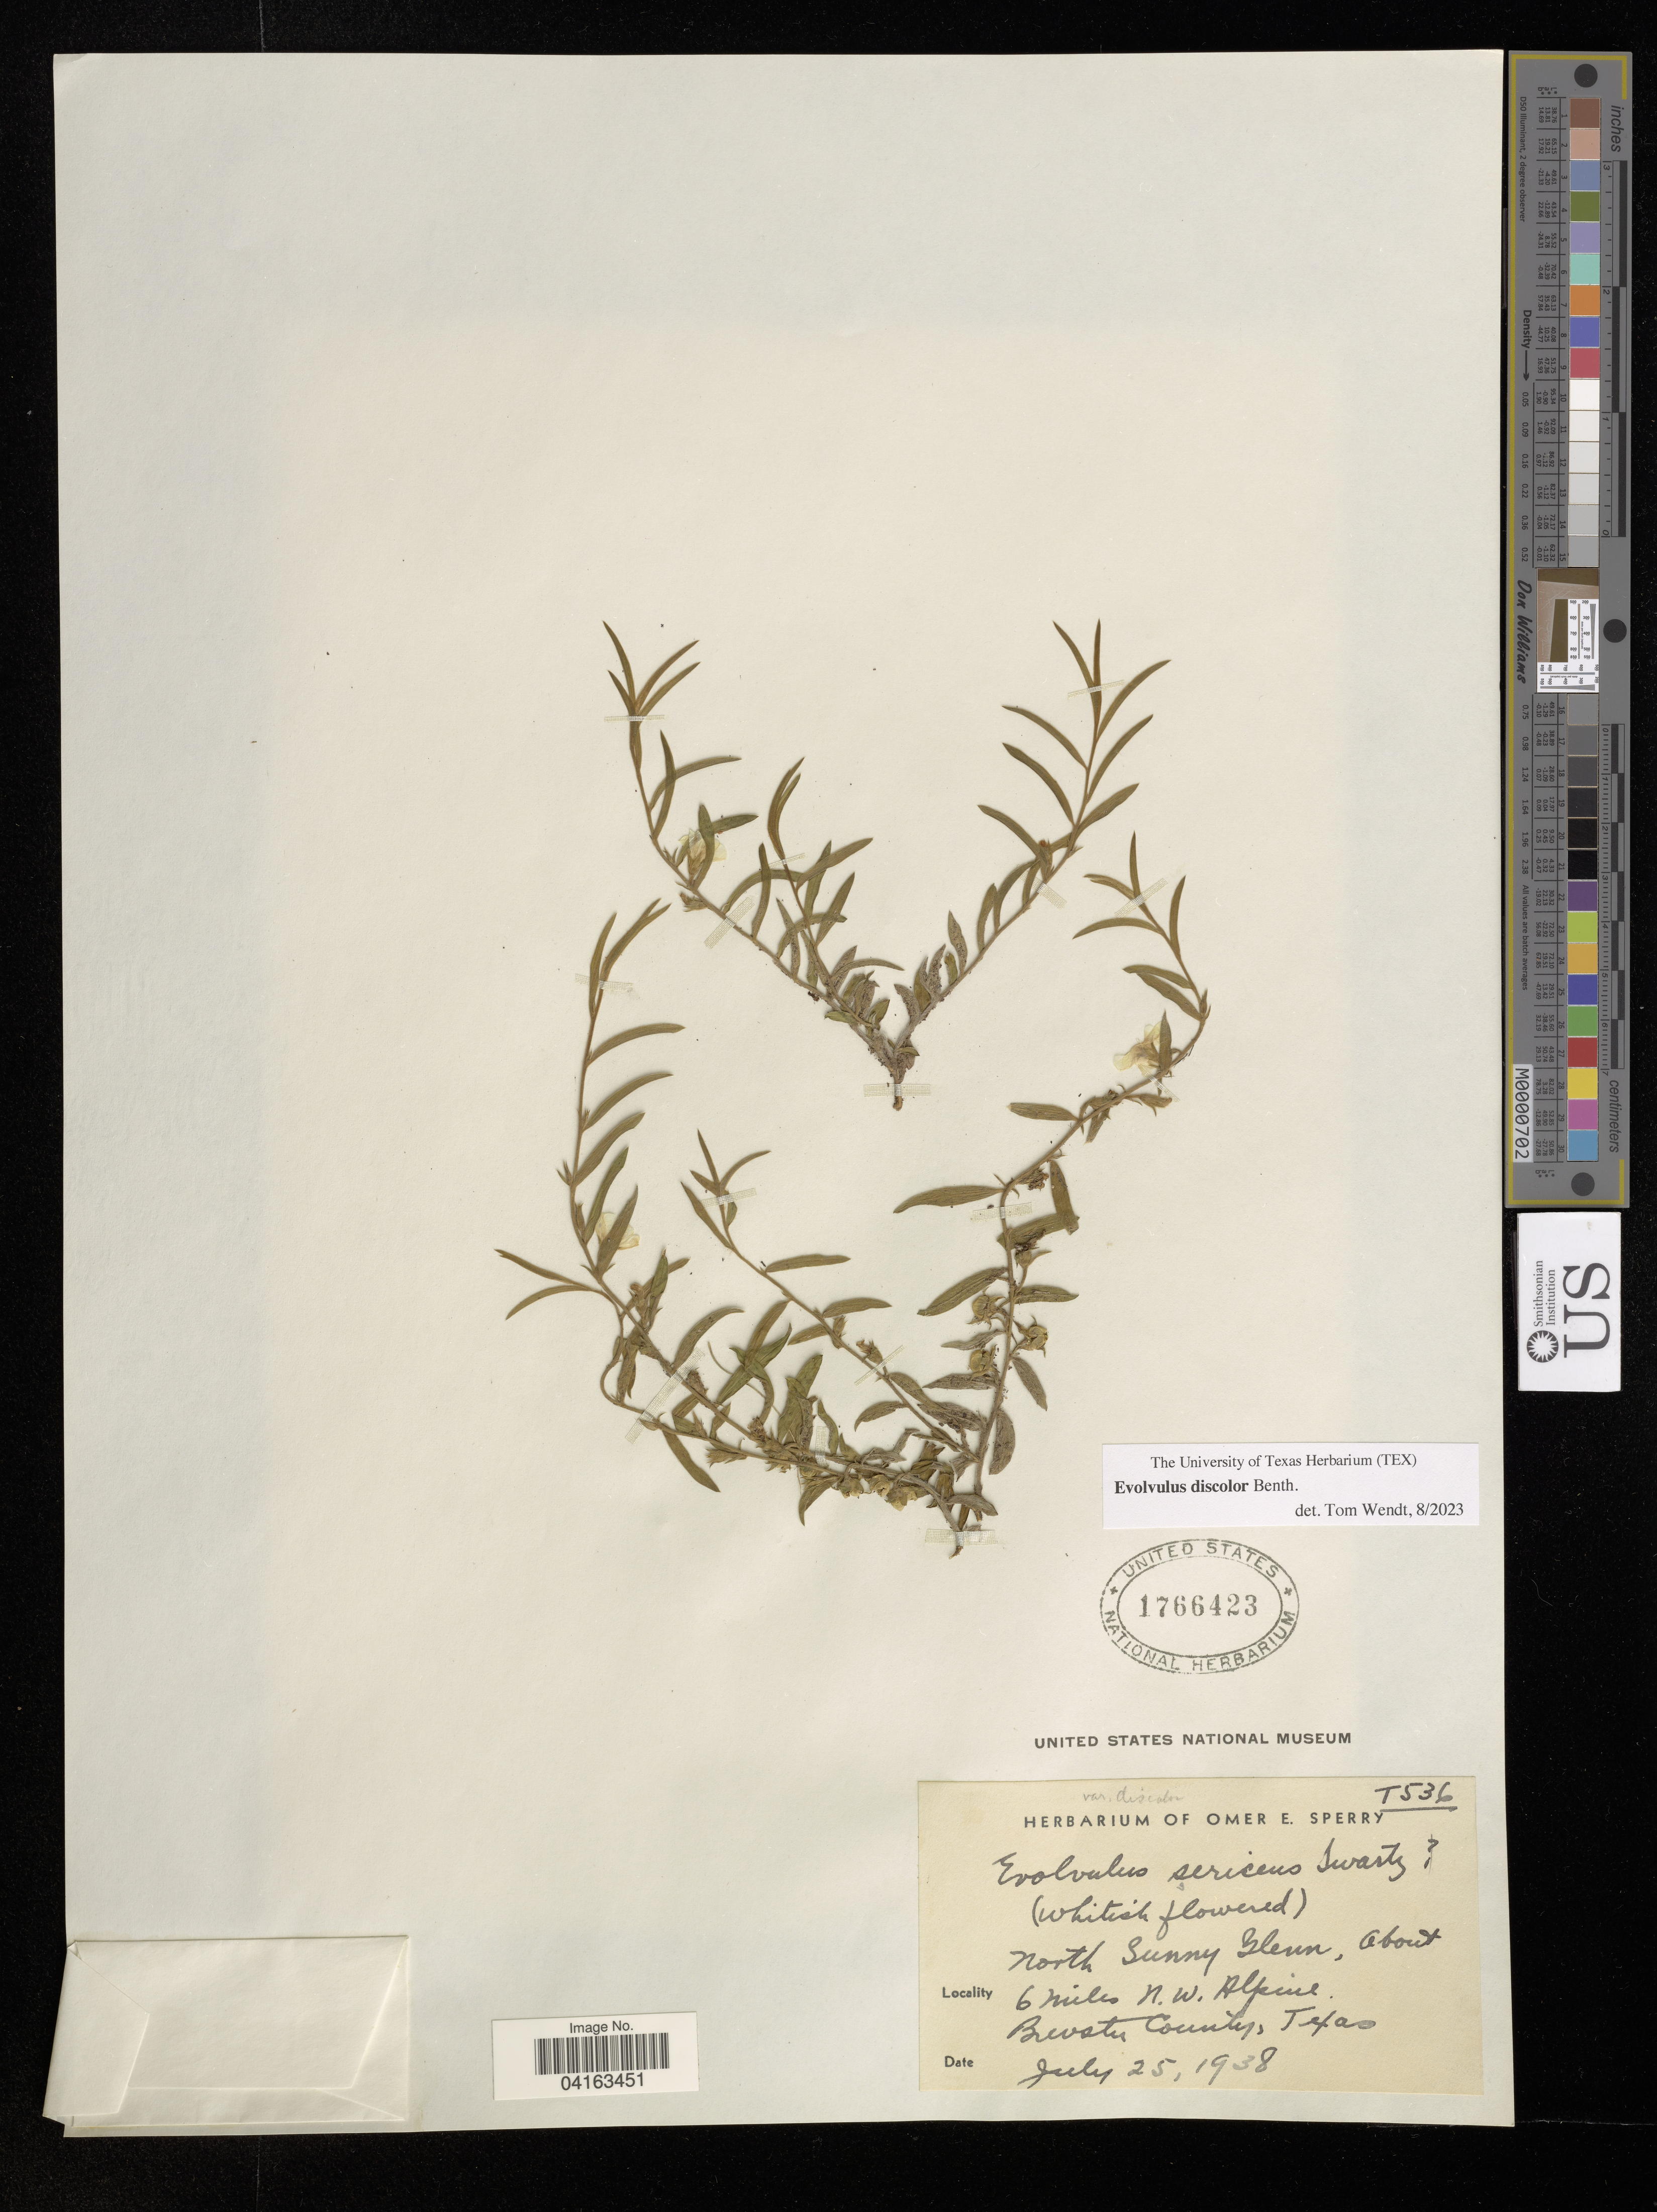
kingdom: Plantae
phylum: Tracheophyta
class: Magnoliopsida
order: Solanales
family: Convolvulaceae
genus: Evolvulus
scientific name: Evolvulus discolor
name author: Benth.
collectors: ex. herb. Omer E. Sperry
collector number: T536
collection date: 1938-07-25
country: United States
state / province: Texas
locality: North Sunny Glenn, about 6 miles N. W. of Apine. Brewster County.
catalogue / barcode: US 1766423